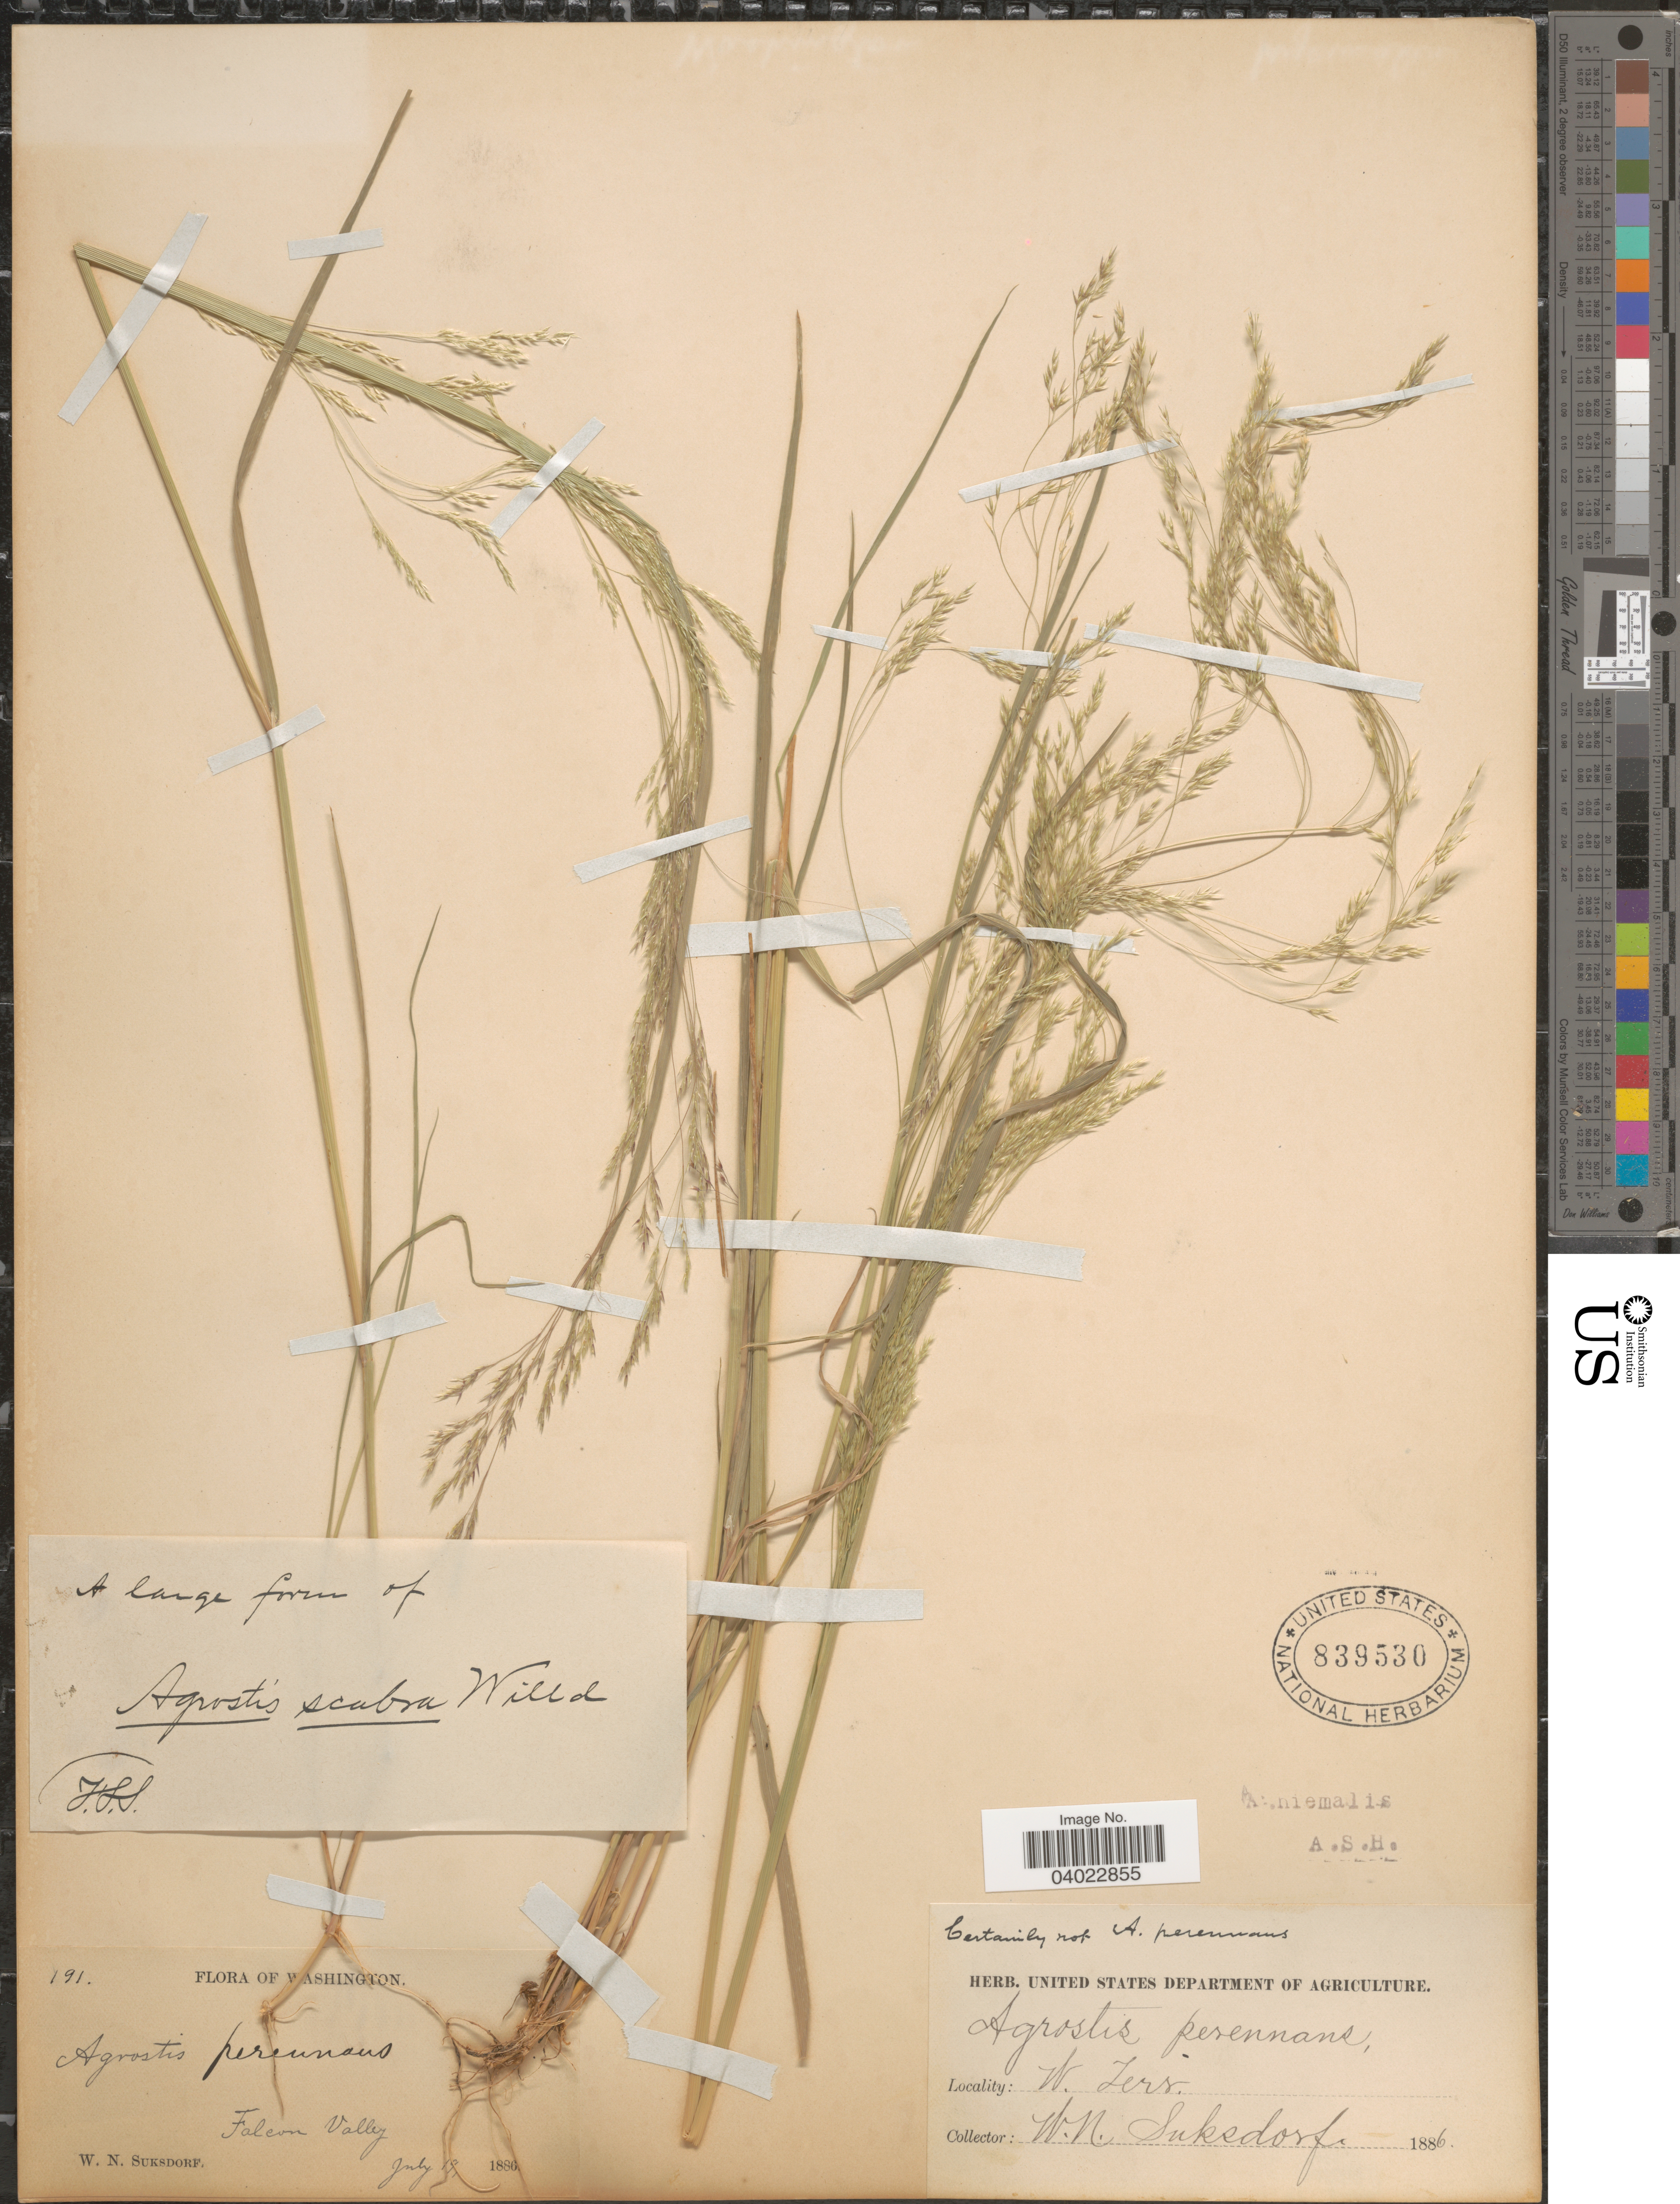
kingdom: Plantae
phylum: Tracheophyta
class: Liliopsida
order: Poales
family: Poaceae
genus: Agrostis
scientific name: Agrostis scabra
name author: Willd.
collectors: W. N. Suksdorf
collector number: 191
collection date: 1886-07-19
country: United States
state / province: Washington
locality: Falcon Valley. W. Terr.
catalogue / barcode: US 839530